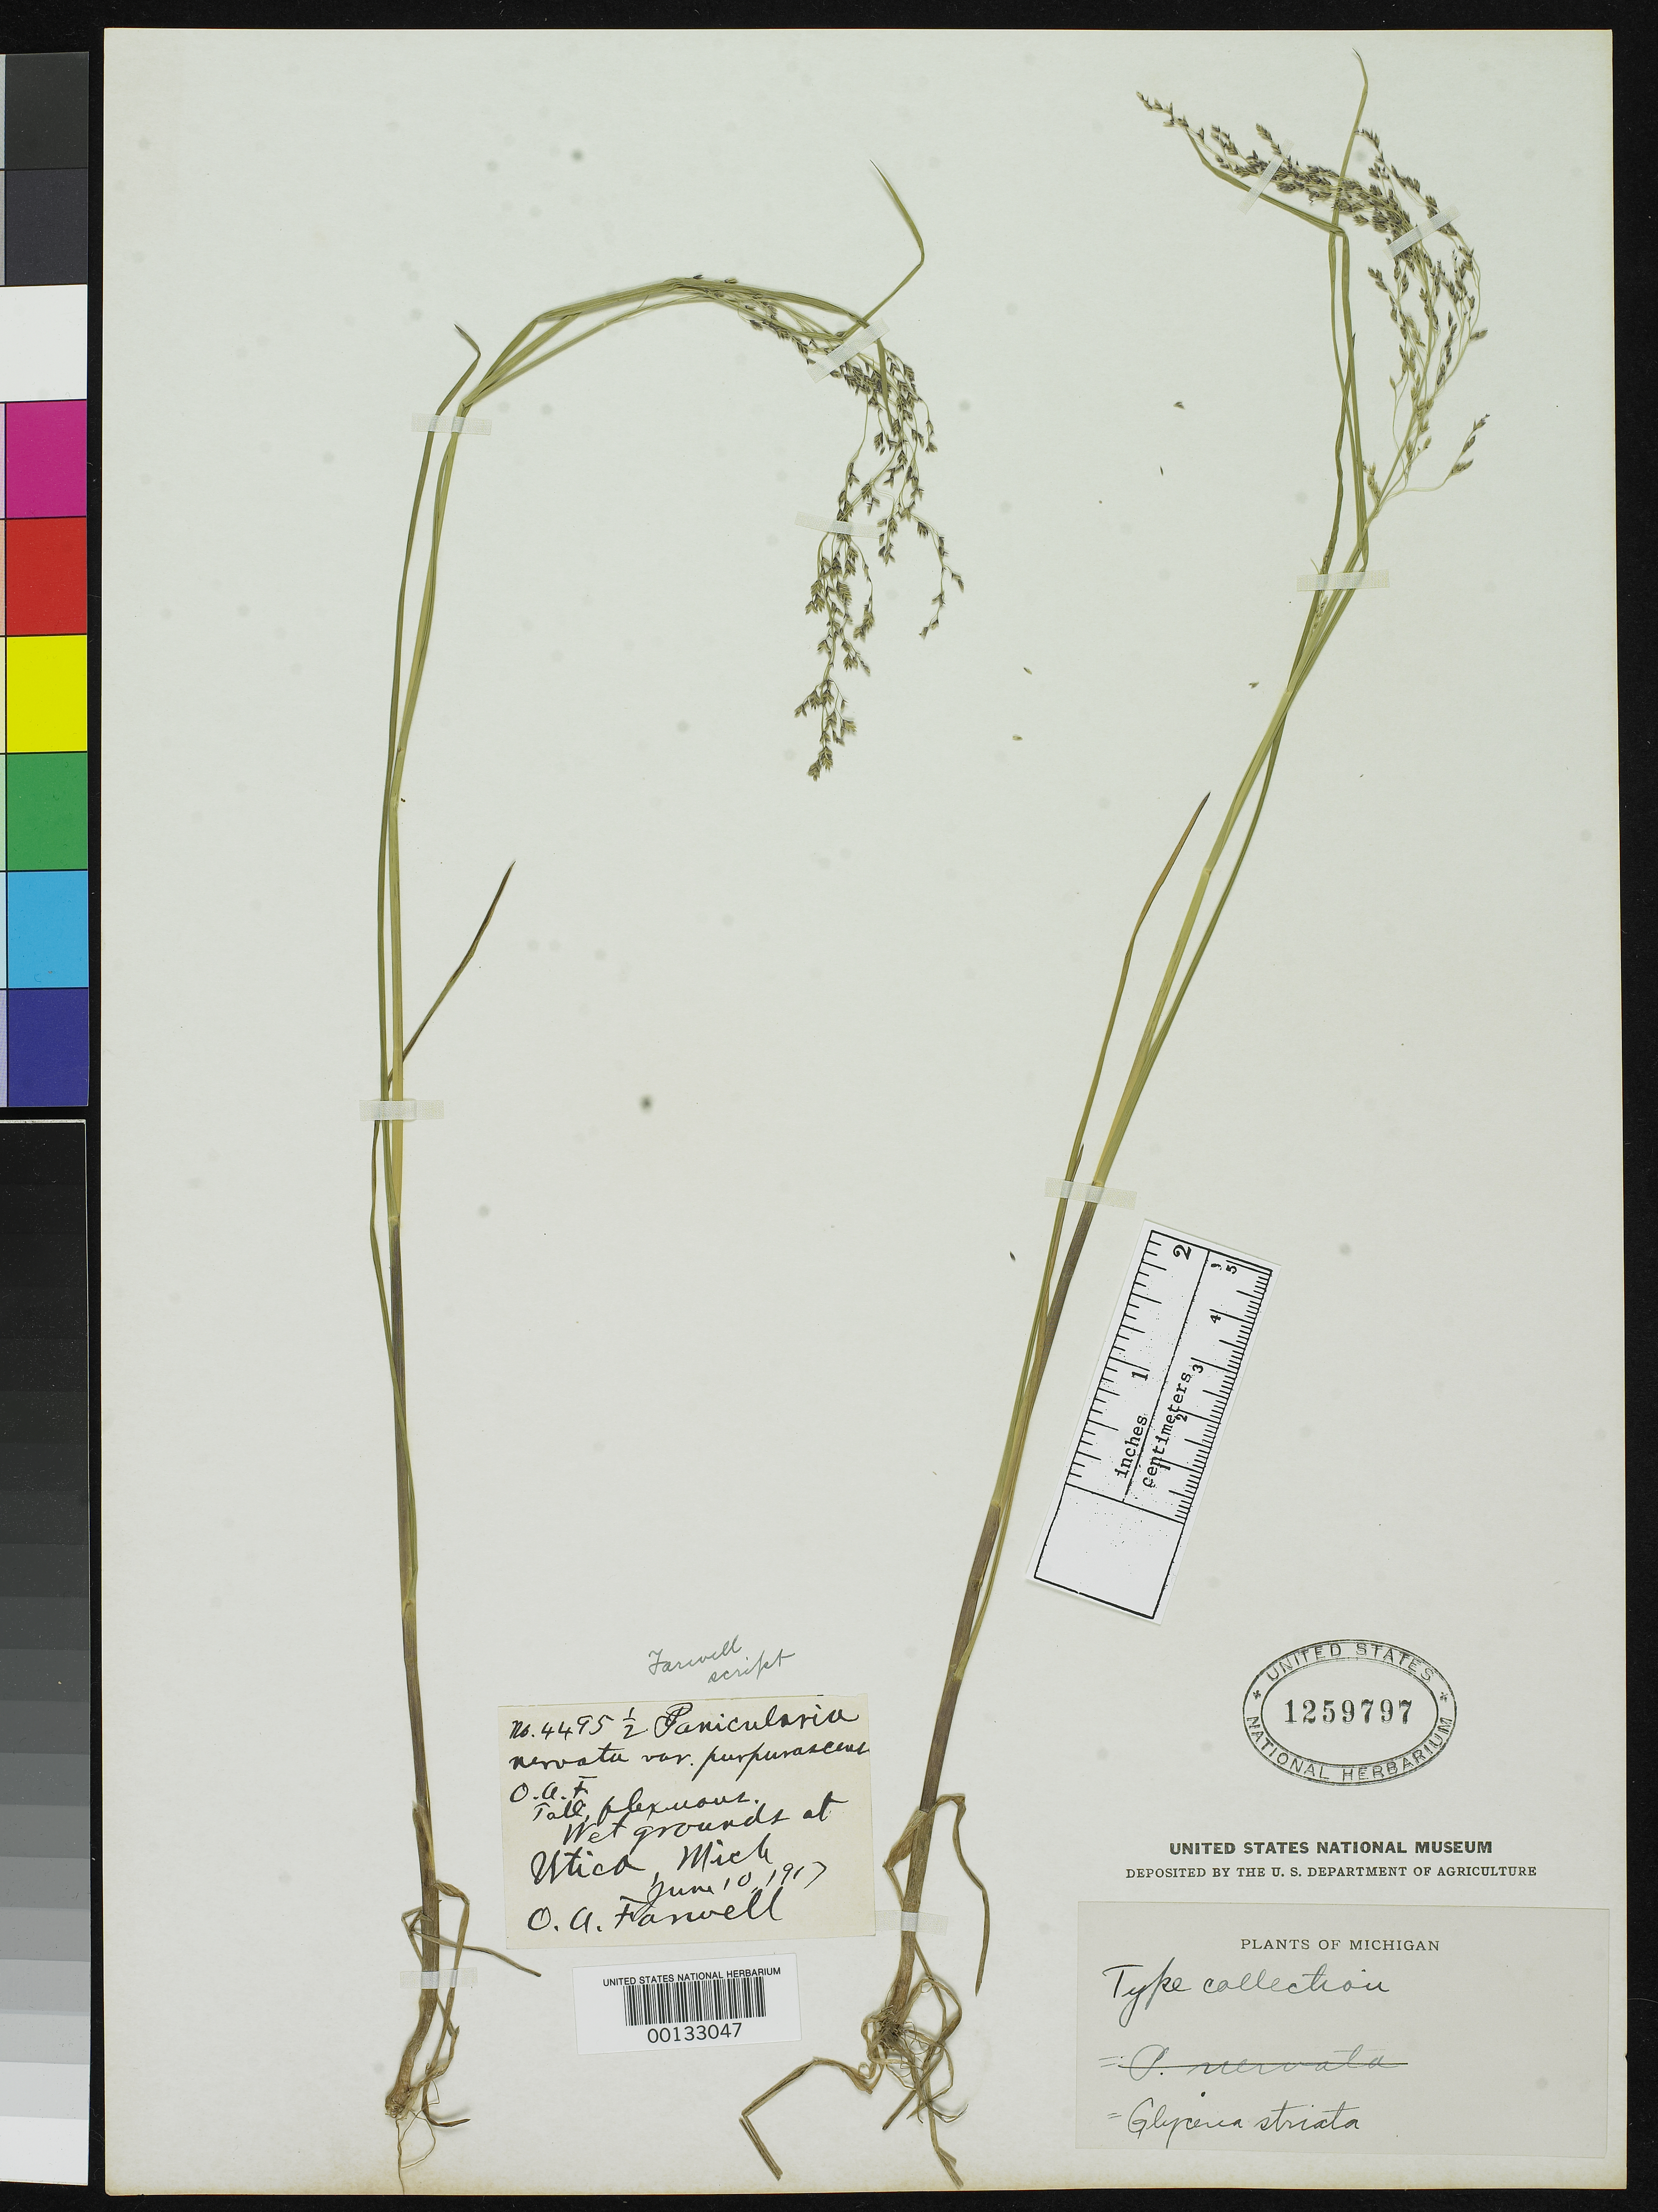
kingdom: Plantae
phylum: Tracheophyta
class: Liliopsida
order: Poales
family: Poaceae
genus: Panicularia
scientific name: Panicularia nervata var. purpurascens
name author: Farw.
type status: Syntype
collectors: O. Farwell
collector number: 4495-1/2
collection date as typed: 10 Jun 1917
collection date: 1917-06-10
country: United States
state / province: Michigan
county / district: Macomb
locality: Utica.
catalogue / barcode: US 1259797